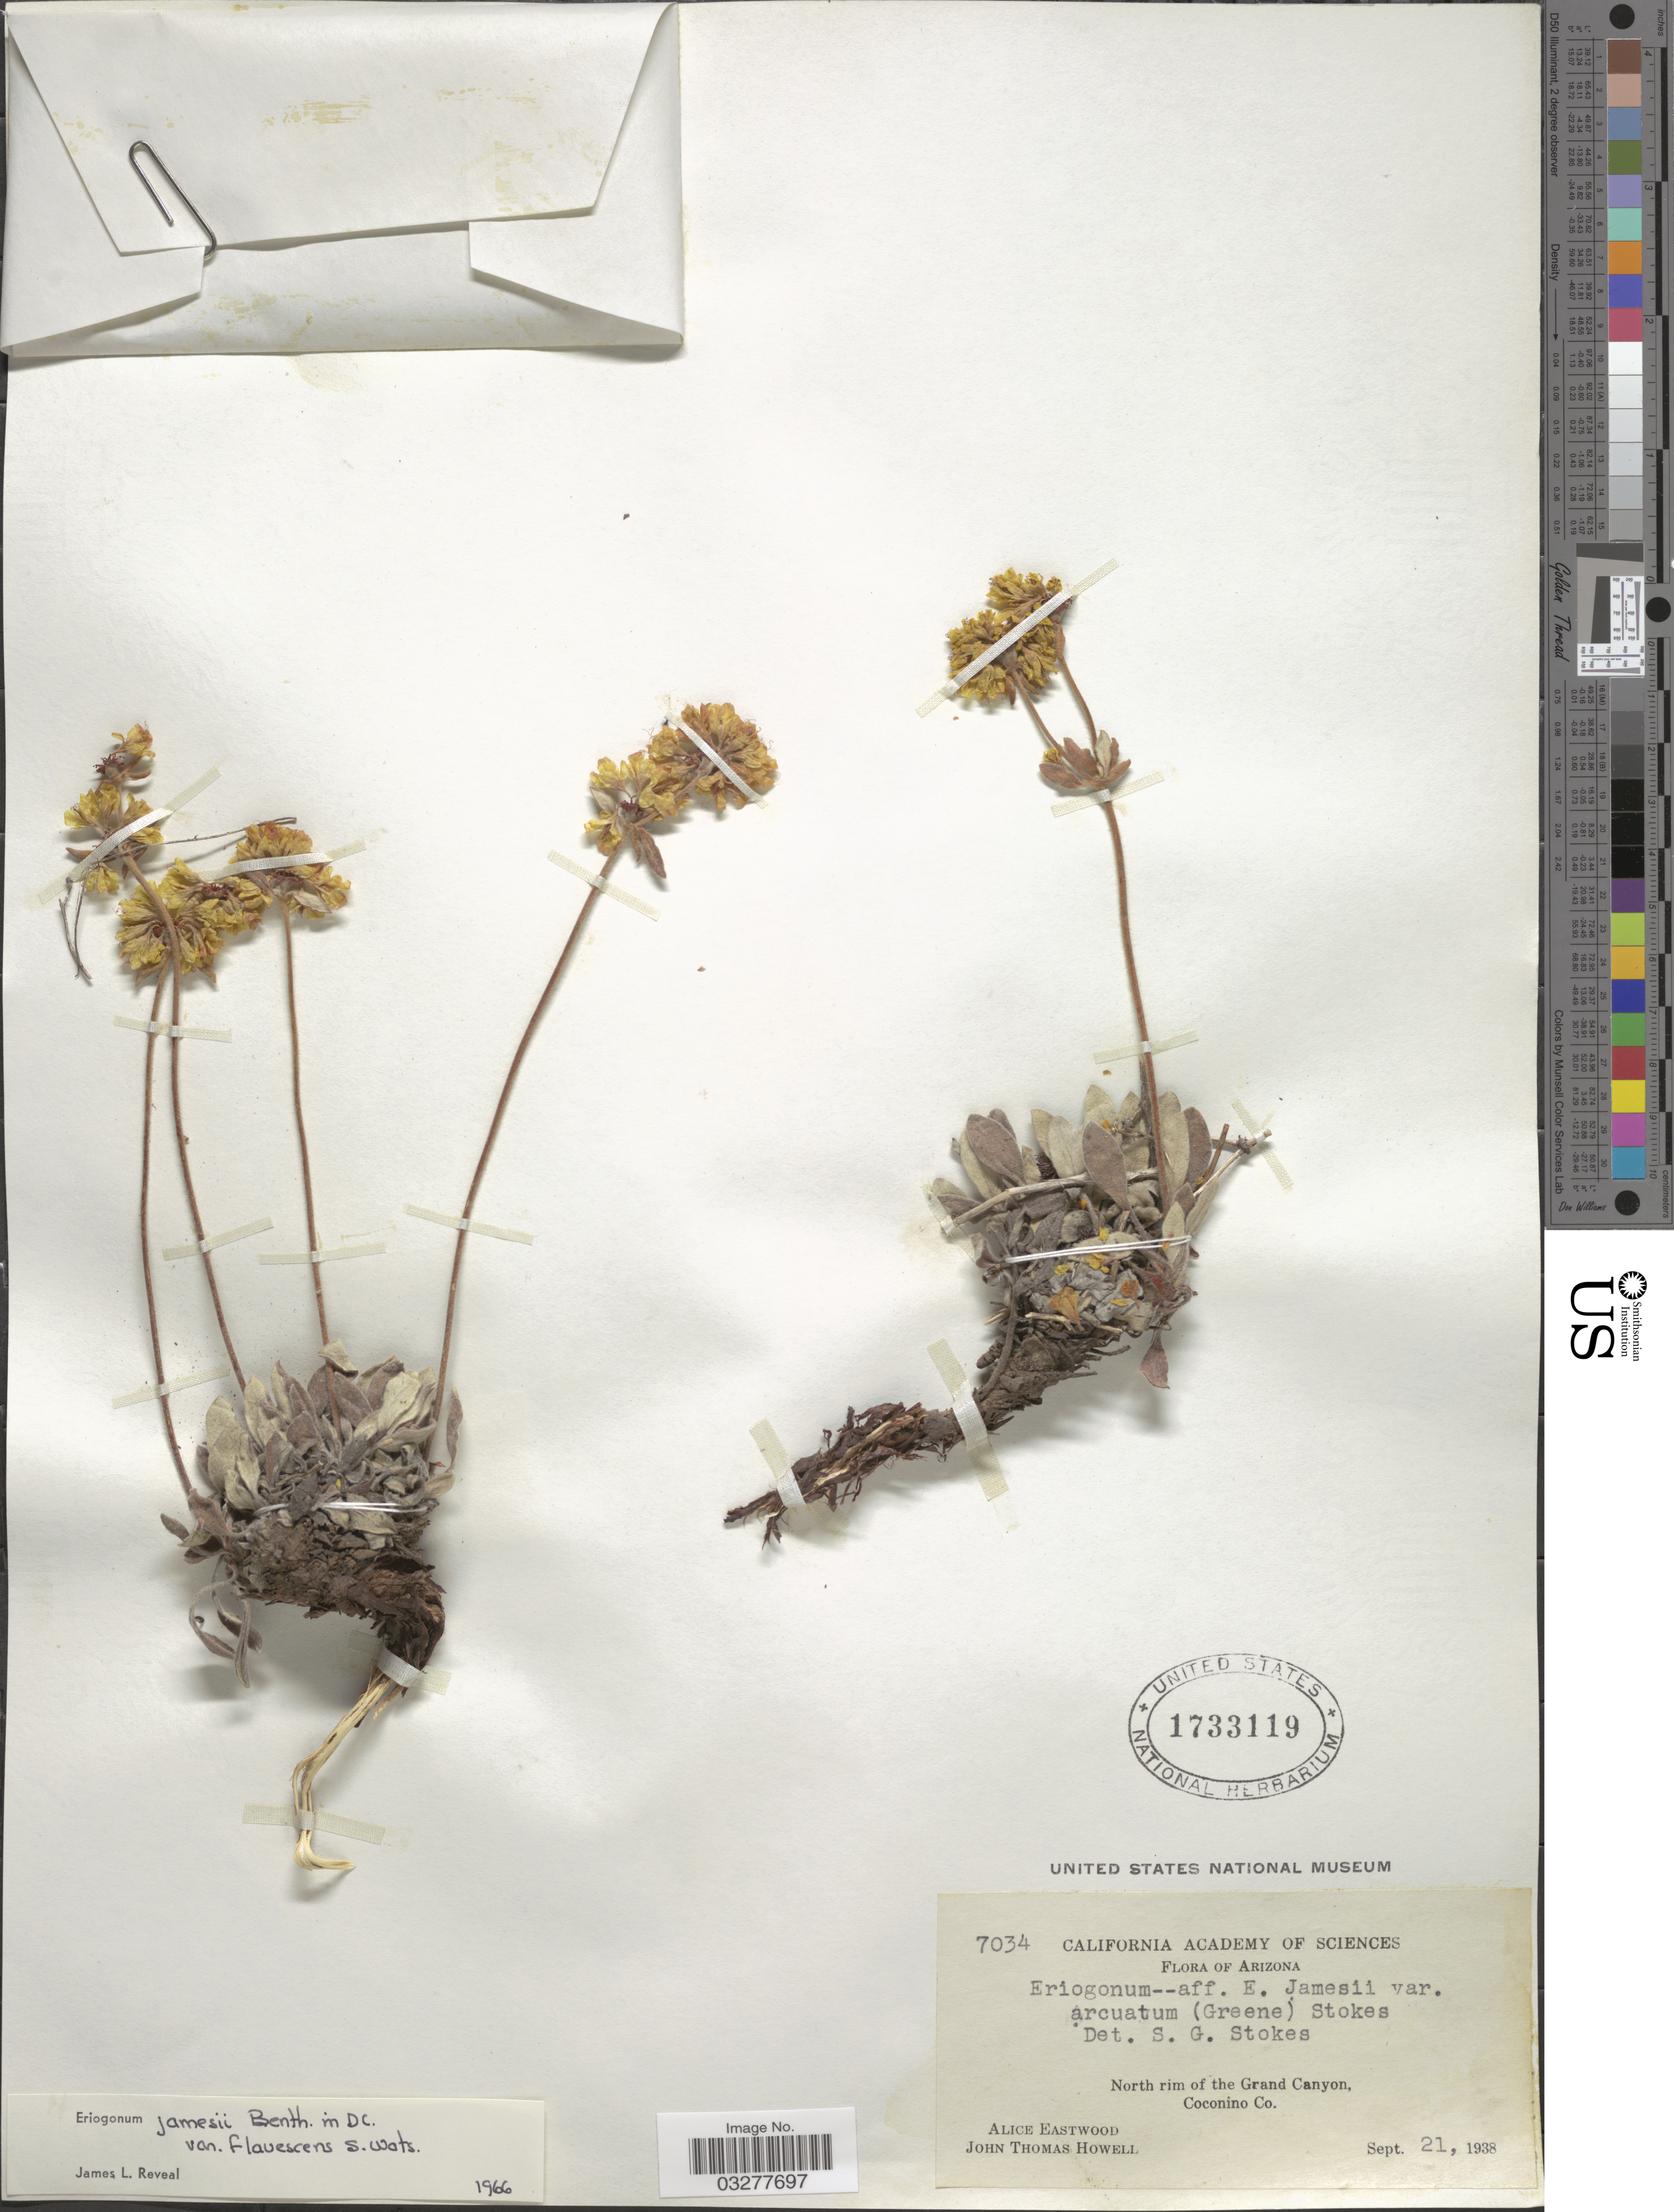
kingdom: Plantae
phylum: Tracheophyta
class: Magnoliopsida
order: Caryophyllales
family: Polygonaceae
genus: Eriogonum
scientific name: Eriogonum jamesii var. flavescens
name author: S. Watson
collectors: A. Eastwood & J. T. Howell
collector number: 7034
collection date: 1938-09-21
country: United States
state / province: Arizona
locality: North rim of the Grand Canyon, Coconino Co.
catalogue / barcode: US 1733119